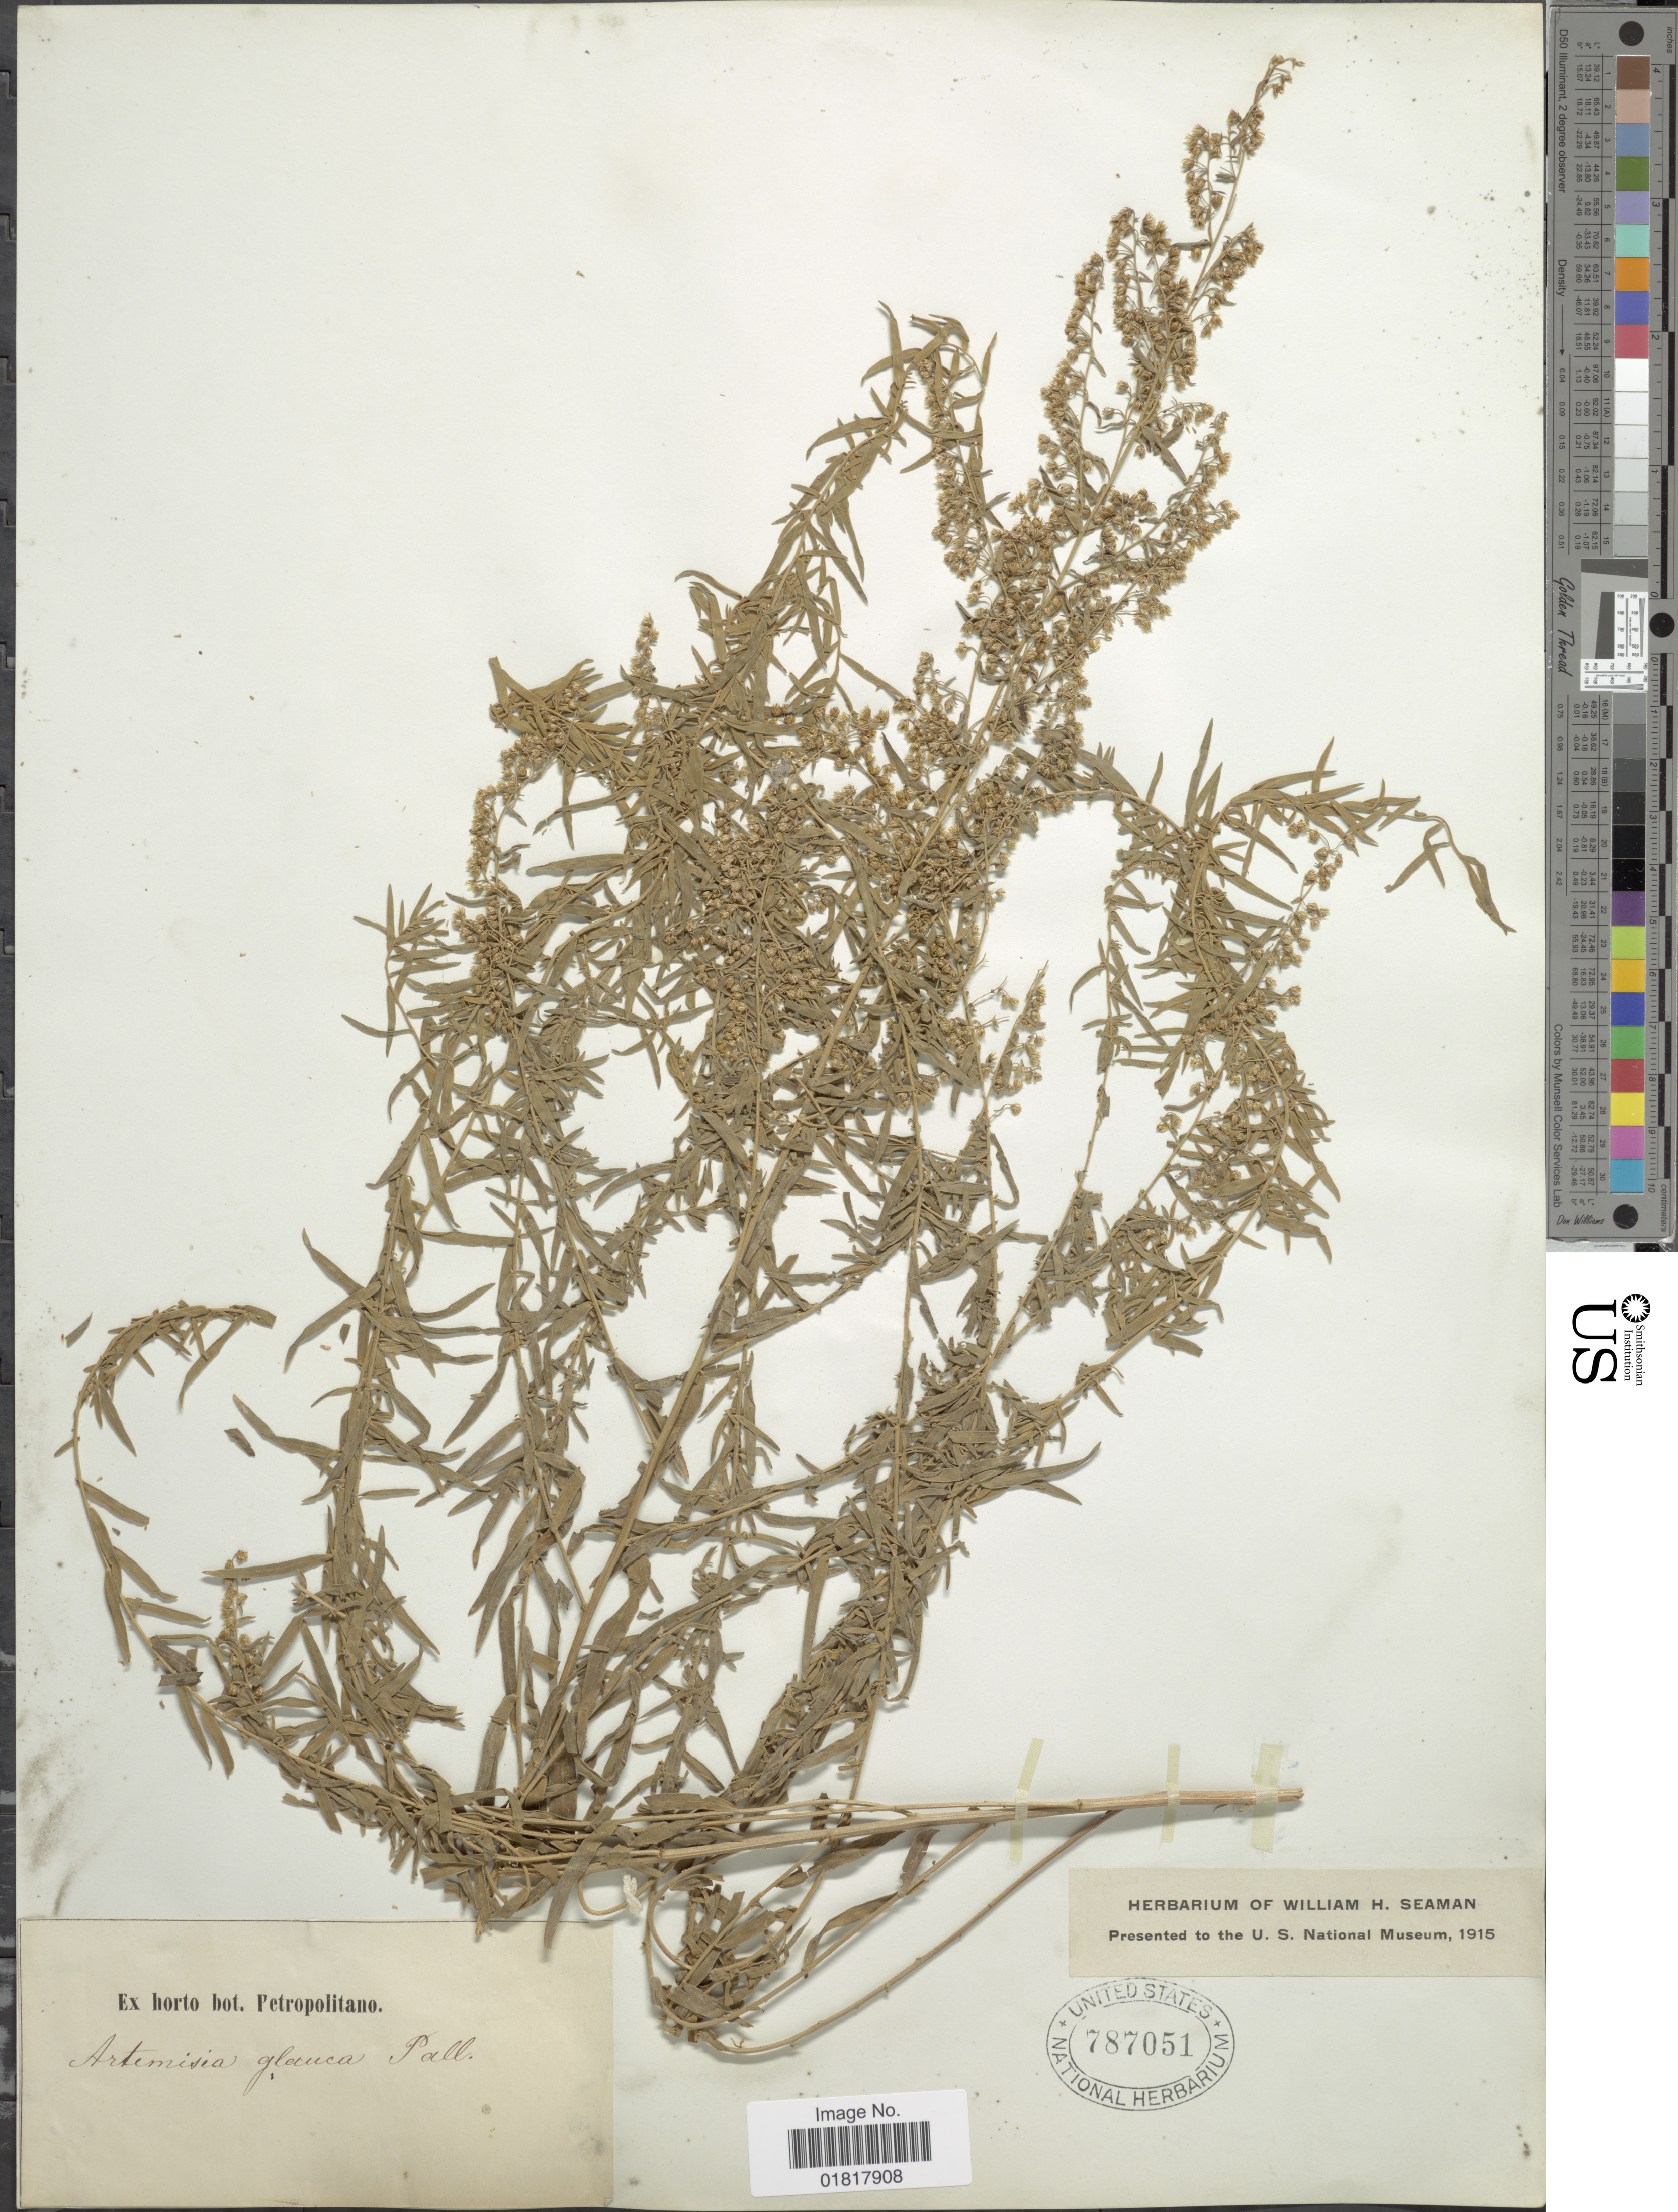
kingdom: Plantae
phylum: Tracheophyta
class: Magnoliopsida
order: Asterales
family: Asteraceae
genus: Artemisia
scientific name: Artemisia glauca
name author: Pall. ex Willd.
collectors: ex Horto Bot. Petropolitano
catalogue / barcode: US 787051